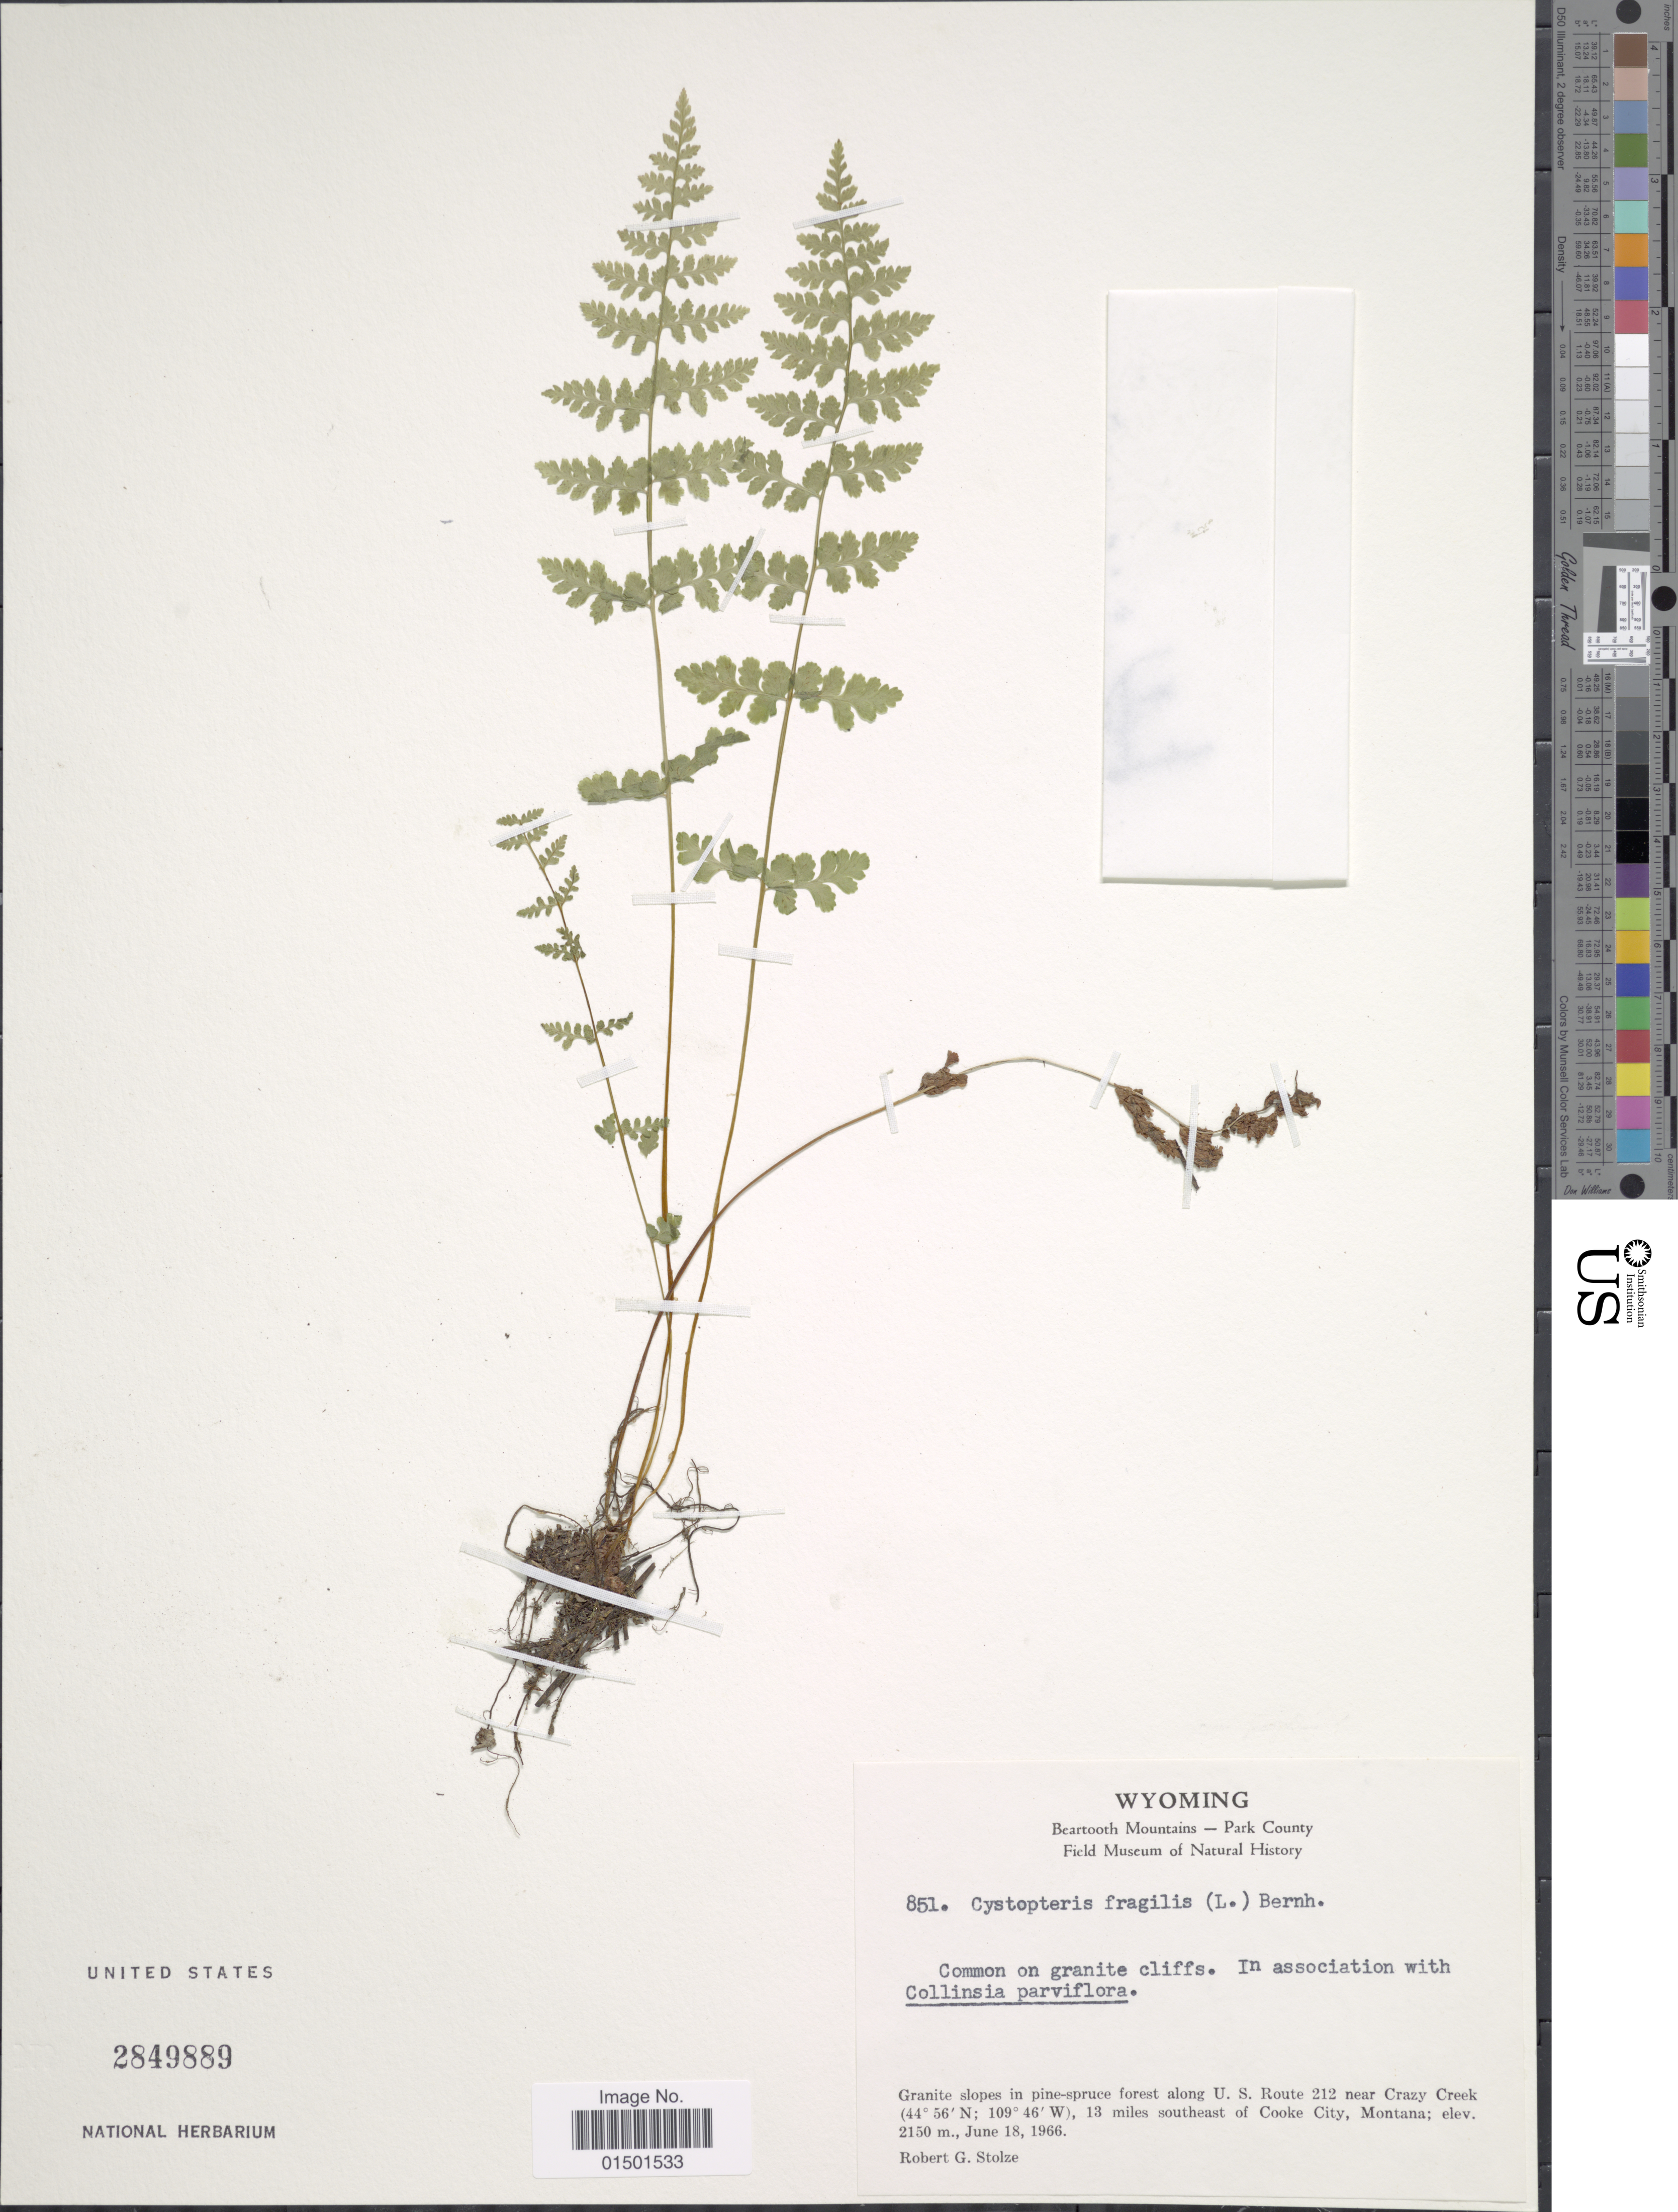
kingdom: Plantae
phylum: Tracheophyta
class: Polypodiopsida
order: Polypodiales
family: Cystopteridaceae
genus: Cystopteris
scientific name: Cystopteris fragilis var. fragilis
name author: (L.) Bernh.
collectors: R. G. Stolze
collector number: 851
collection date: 1966-06-18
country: United States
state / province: Wyoming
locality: Beartooth Mountains - Park County. Granite slopes in pine-spruce forest along U.S. route 212 near Crazy Creek, 13 miles southeast of Cooke City, Montana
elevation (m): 2150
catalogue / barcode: US 2849889